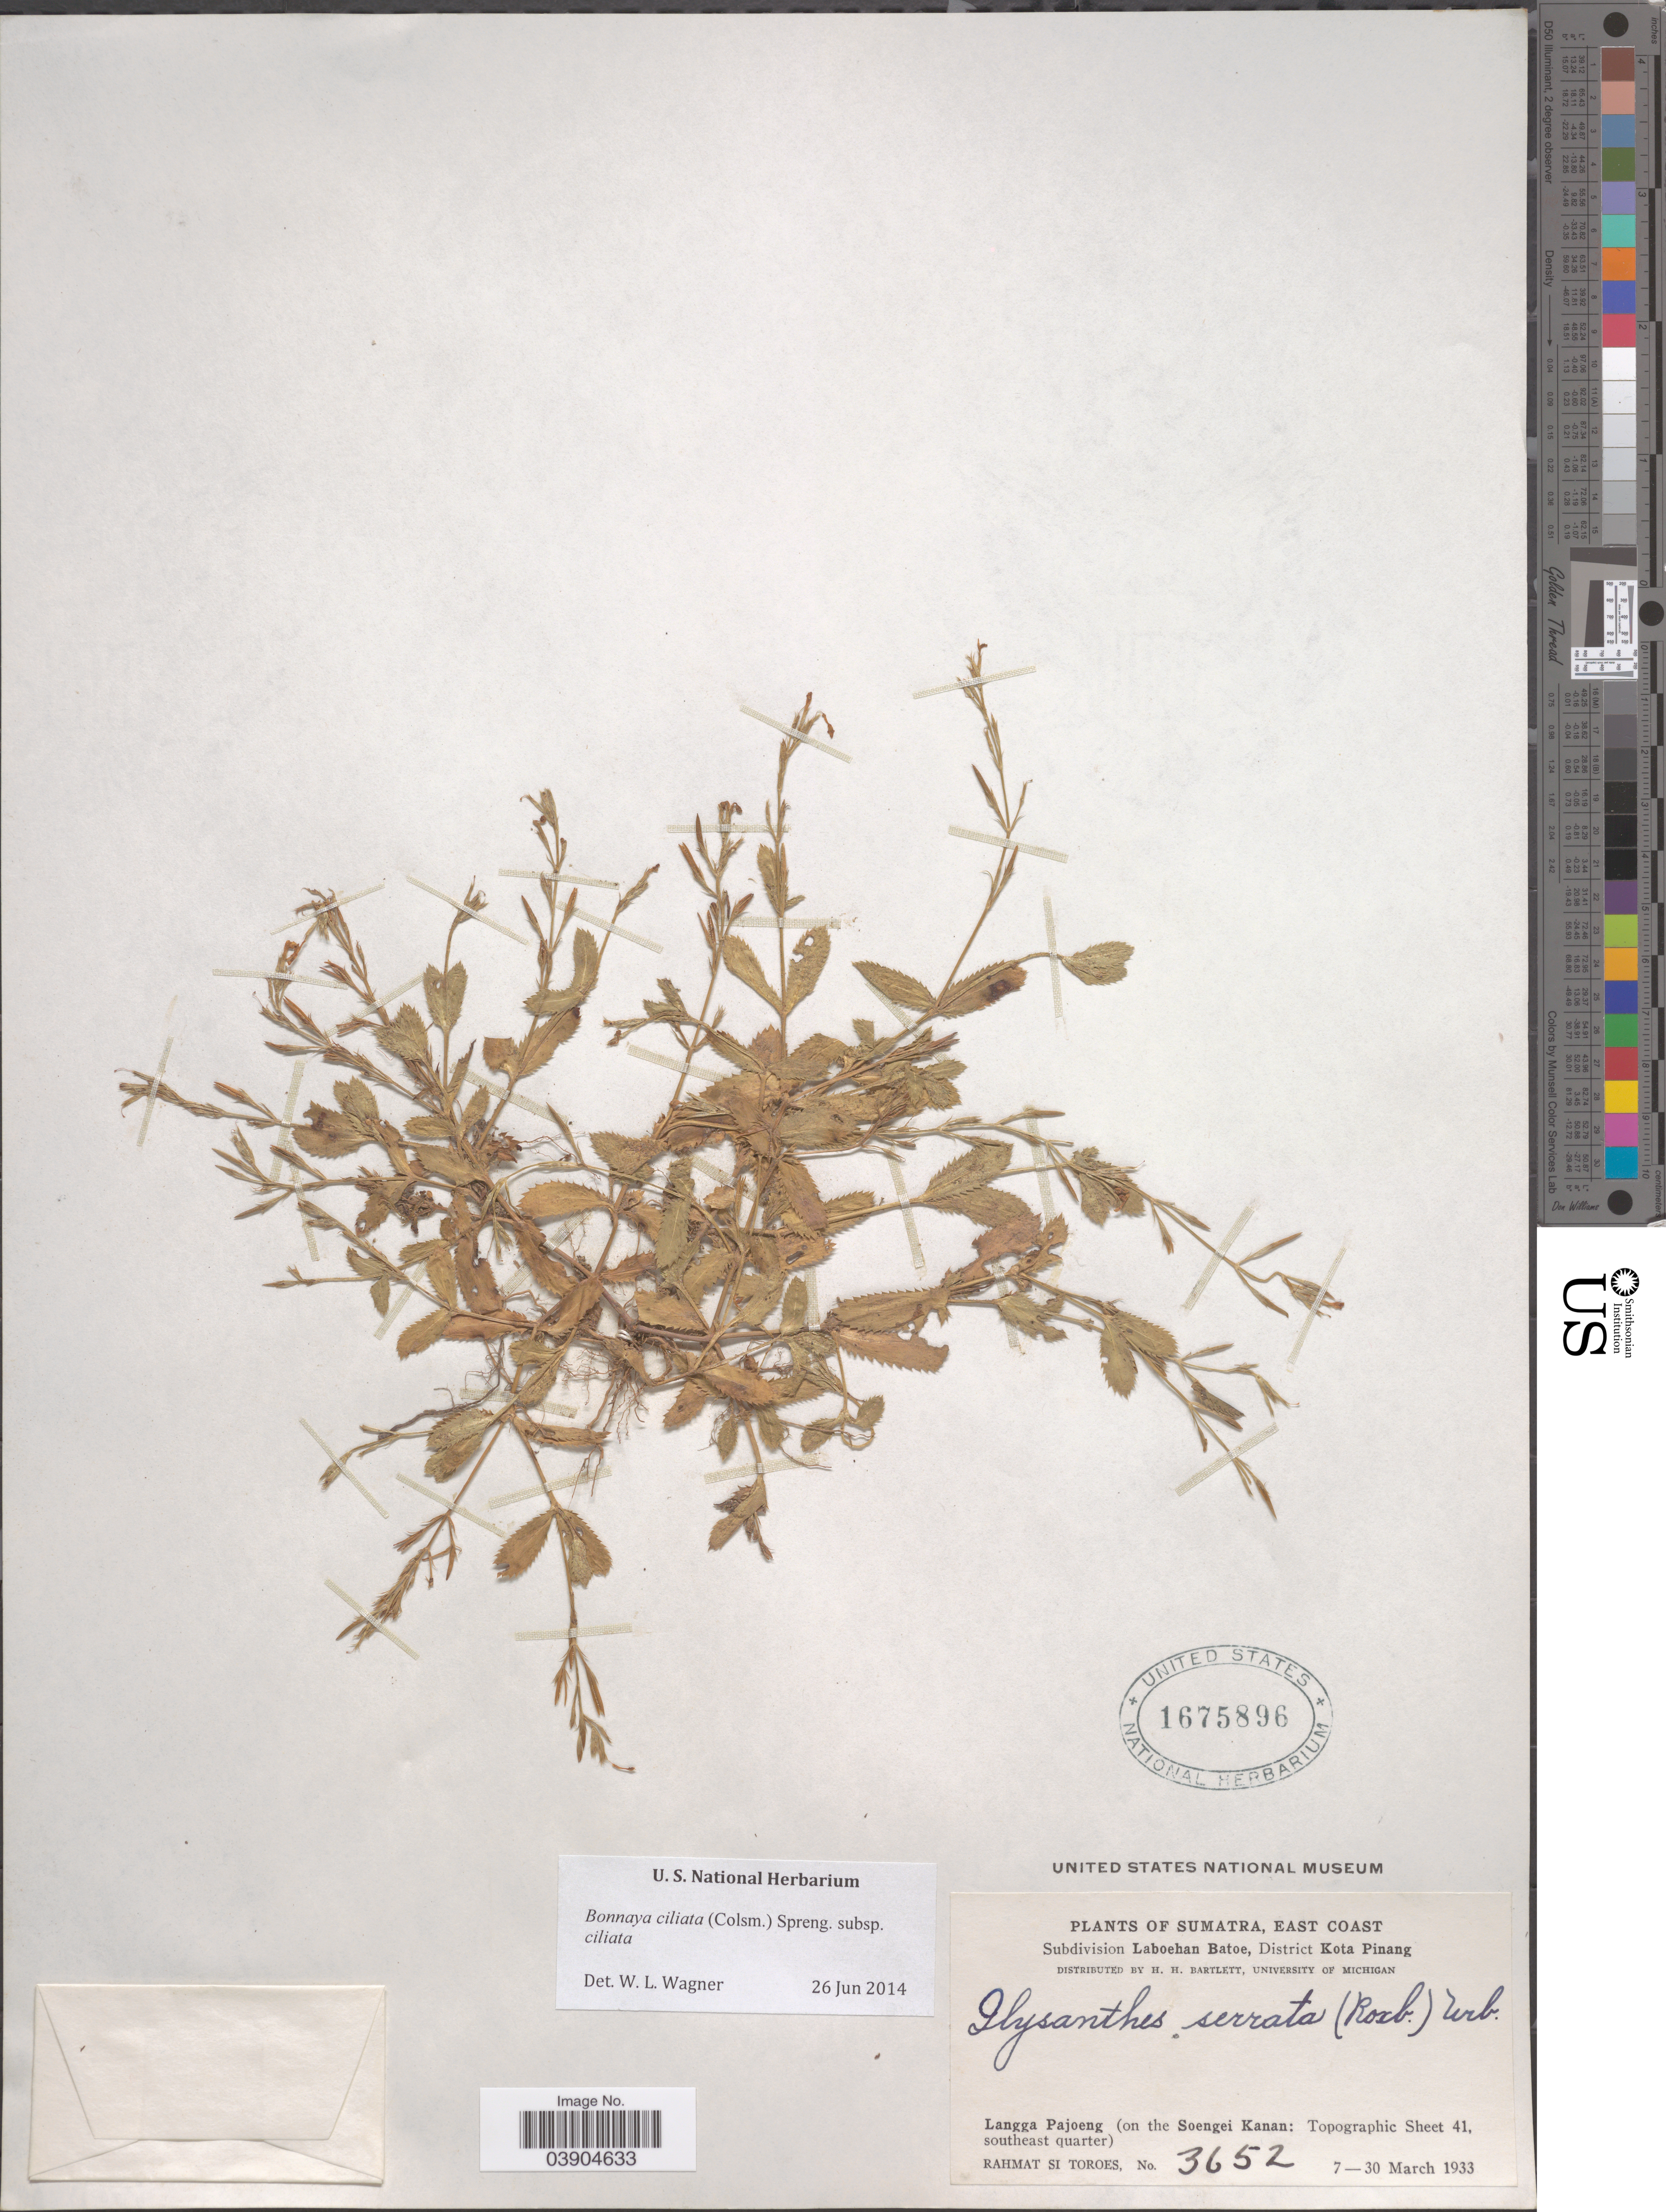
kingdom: Plantae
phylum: Tracheophyta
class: Magnoliopsida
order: Lamiales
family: Linderniaceae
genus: Lindernia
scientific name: Lindernia ciliata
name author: (Colsm.) Pennell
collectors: Rahmat Si Boeea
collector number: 3652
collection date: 1933-03-07/1933-03-30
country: Indonesia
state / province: Sumatra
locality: East Coast. Subdivision Laboehan Batoe, District Kota Pinang. Langga Pajoeng (on the Soengei Kanan: Topographic Sheet 41, southeast quarter).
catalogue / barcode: US 1675896